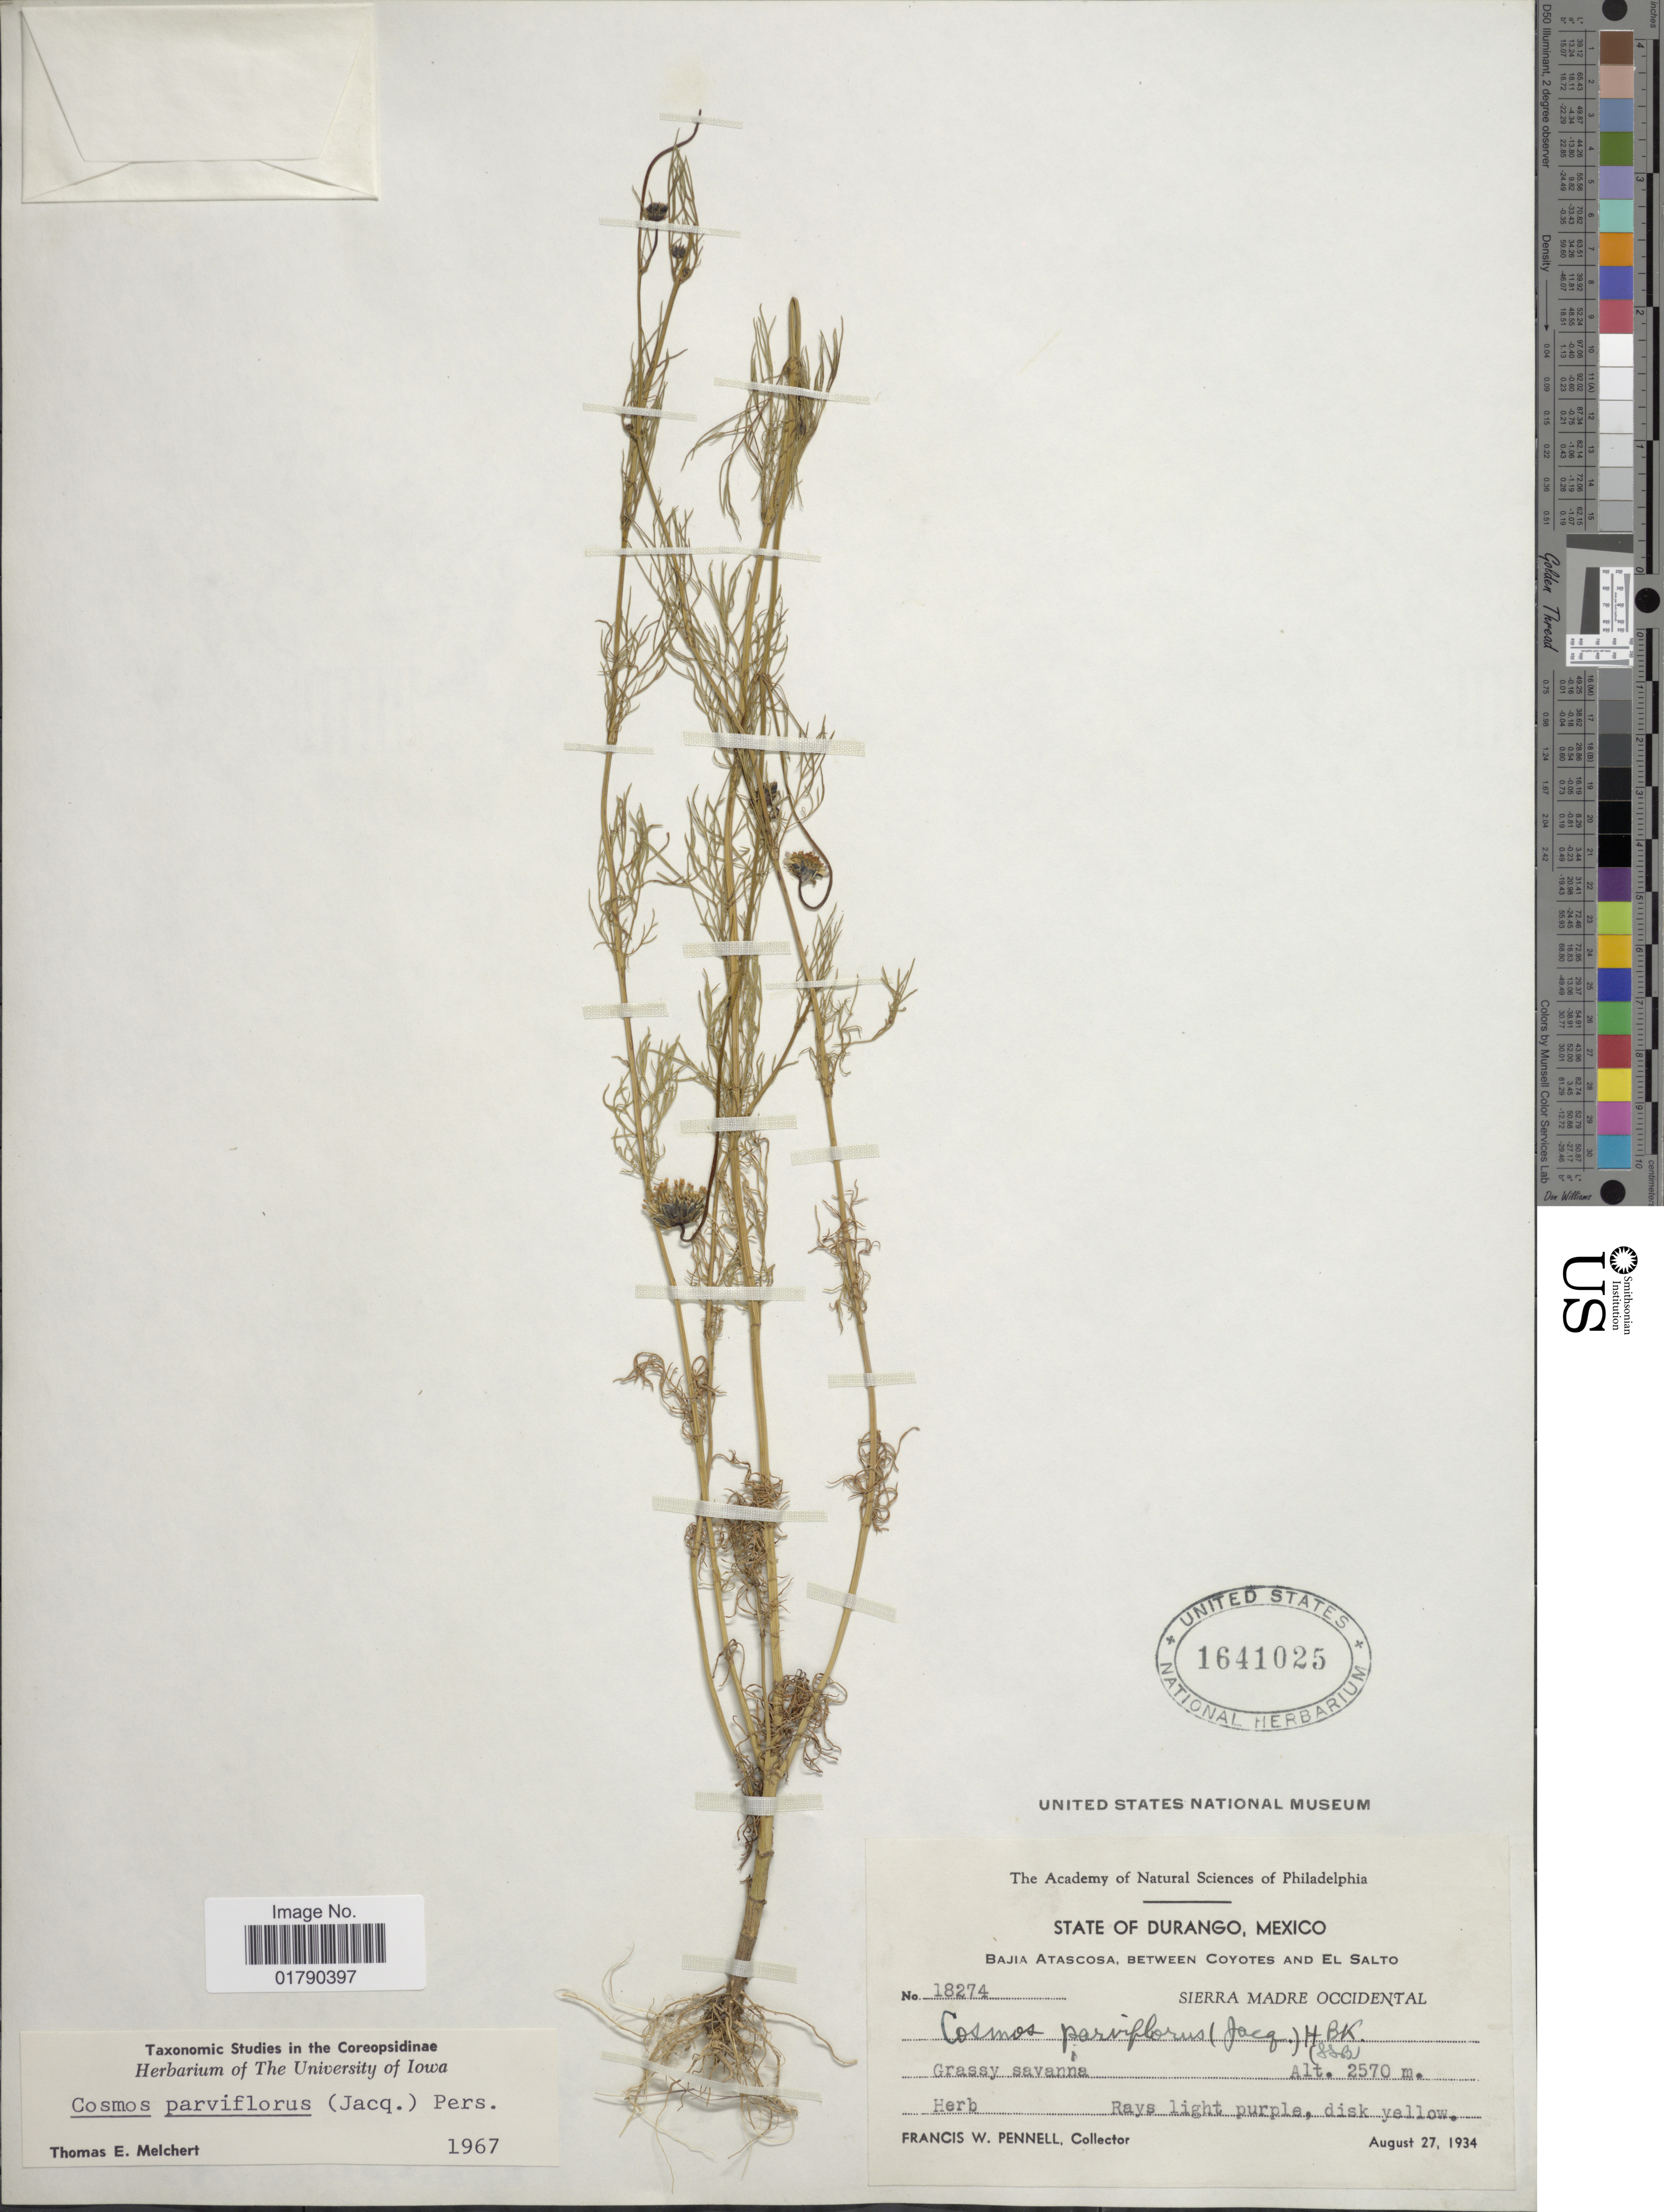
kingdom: Plantae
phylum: Tracheophyta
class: Magnoliopsida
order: Asterales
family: Asteraceae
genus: Cosmos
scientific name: Cosmos parviflorus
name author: (Jacq.) Pers.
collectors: F. W. Pennell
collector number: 18274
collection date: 1934-08-27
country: Mexico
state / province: Durango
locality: Bajia Atascosa, between Coyotes and El Salto,Sierra Madre Occidental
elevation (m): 2570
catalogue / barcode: US 1641025